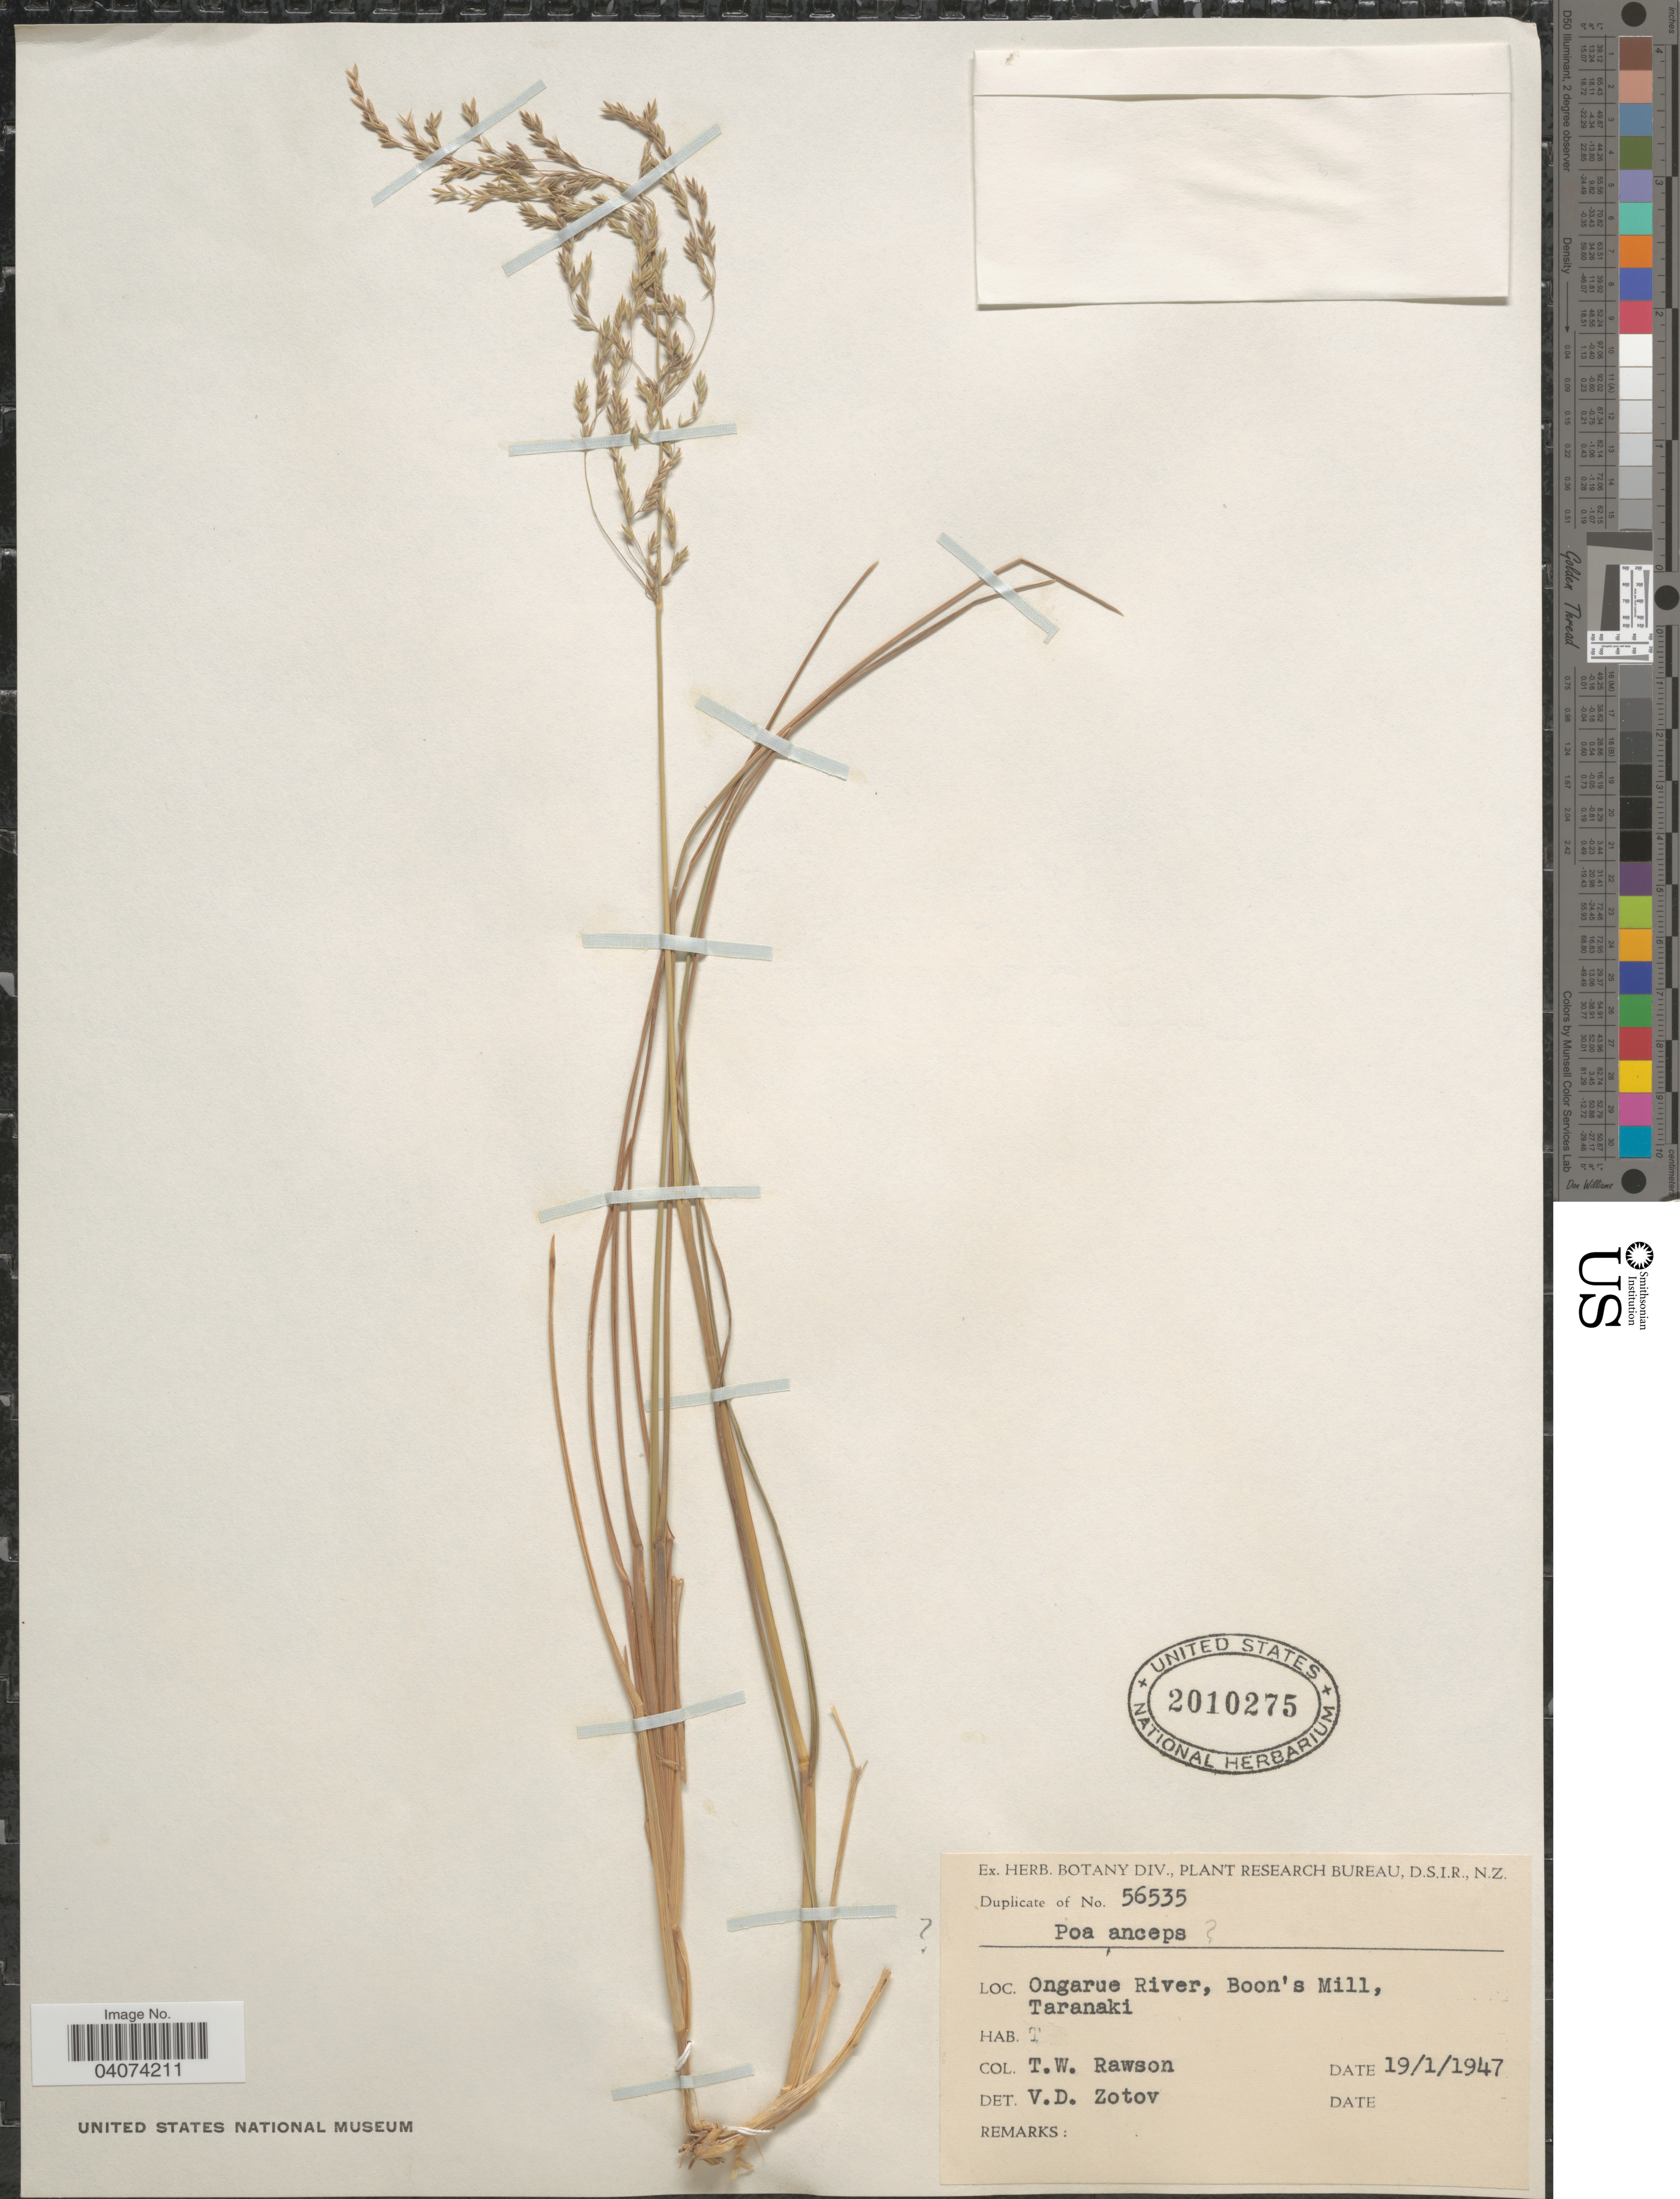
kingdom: Plantae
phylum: Tracheophyta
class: Liliopsida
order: Poales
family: Poaceae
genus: Poa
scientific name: Poa anceps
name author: G. Forst.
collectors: T. Rawson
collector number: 56535?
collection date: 1947-01-19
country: New Zealand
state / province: Taranaki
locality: Ongarue River, Boon's Mill.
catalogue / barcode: US 2010275